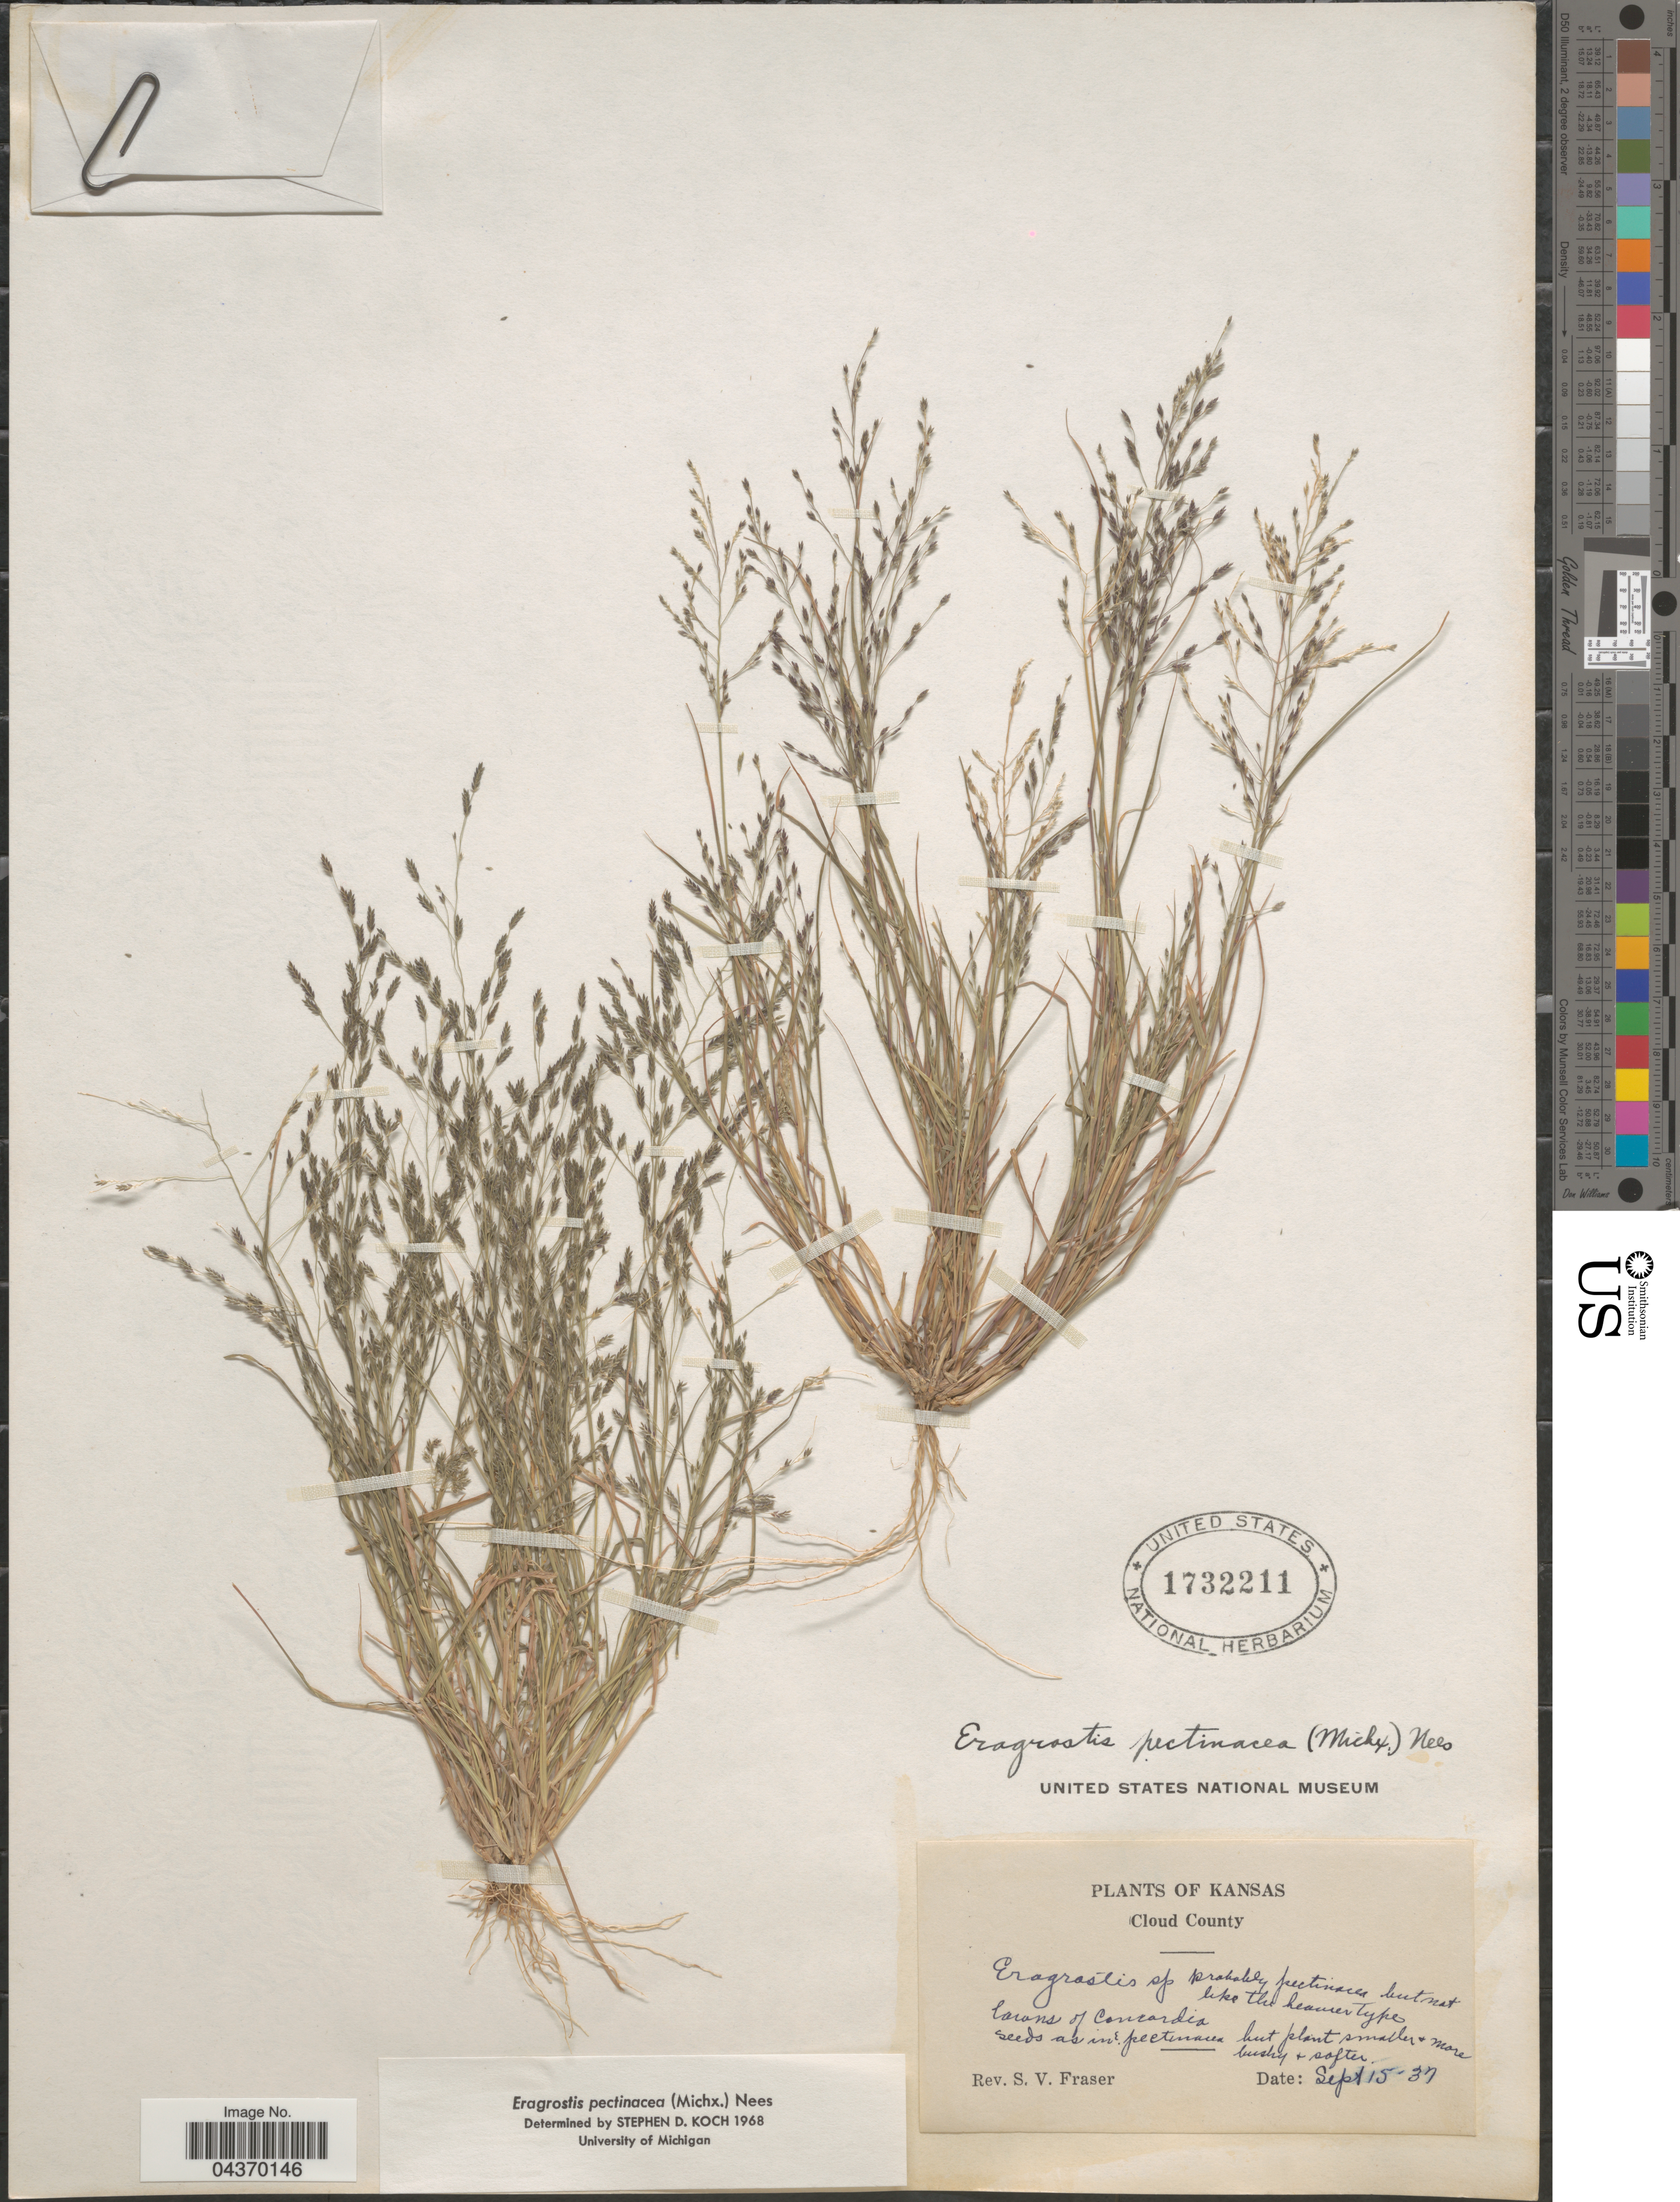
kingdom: Plantae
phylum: Tracheophyta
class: Liliopsida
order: Poales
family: Poaceae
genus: Eragrostis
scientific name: Eragrostis pectinacea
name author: (Michx.) Nees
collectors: S. Fraser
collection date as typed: Transcribed d/m/y: 15/9/37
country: United States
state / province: Kansas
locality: Cloud County.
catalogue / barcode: US 1732211